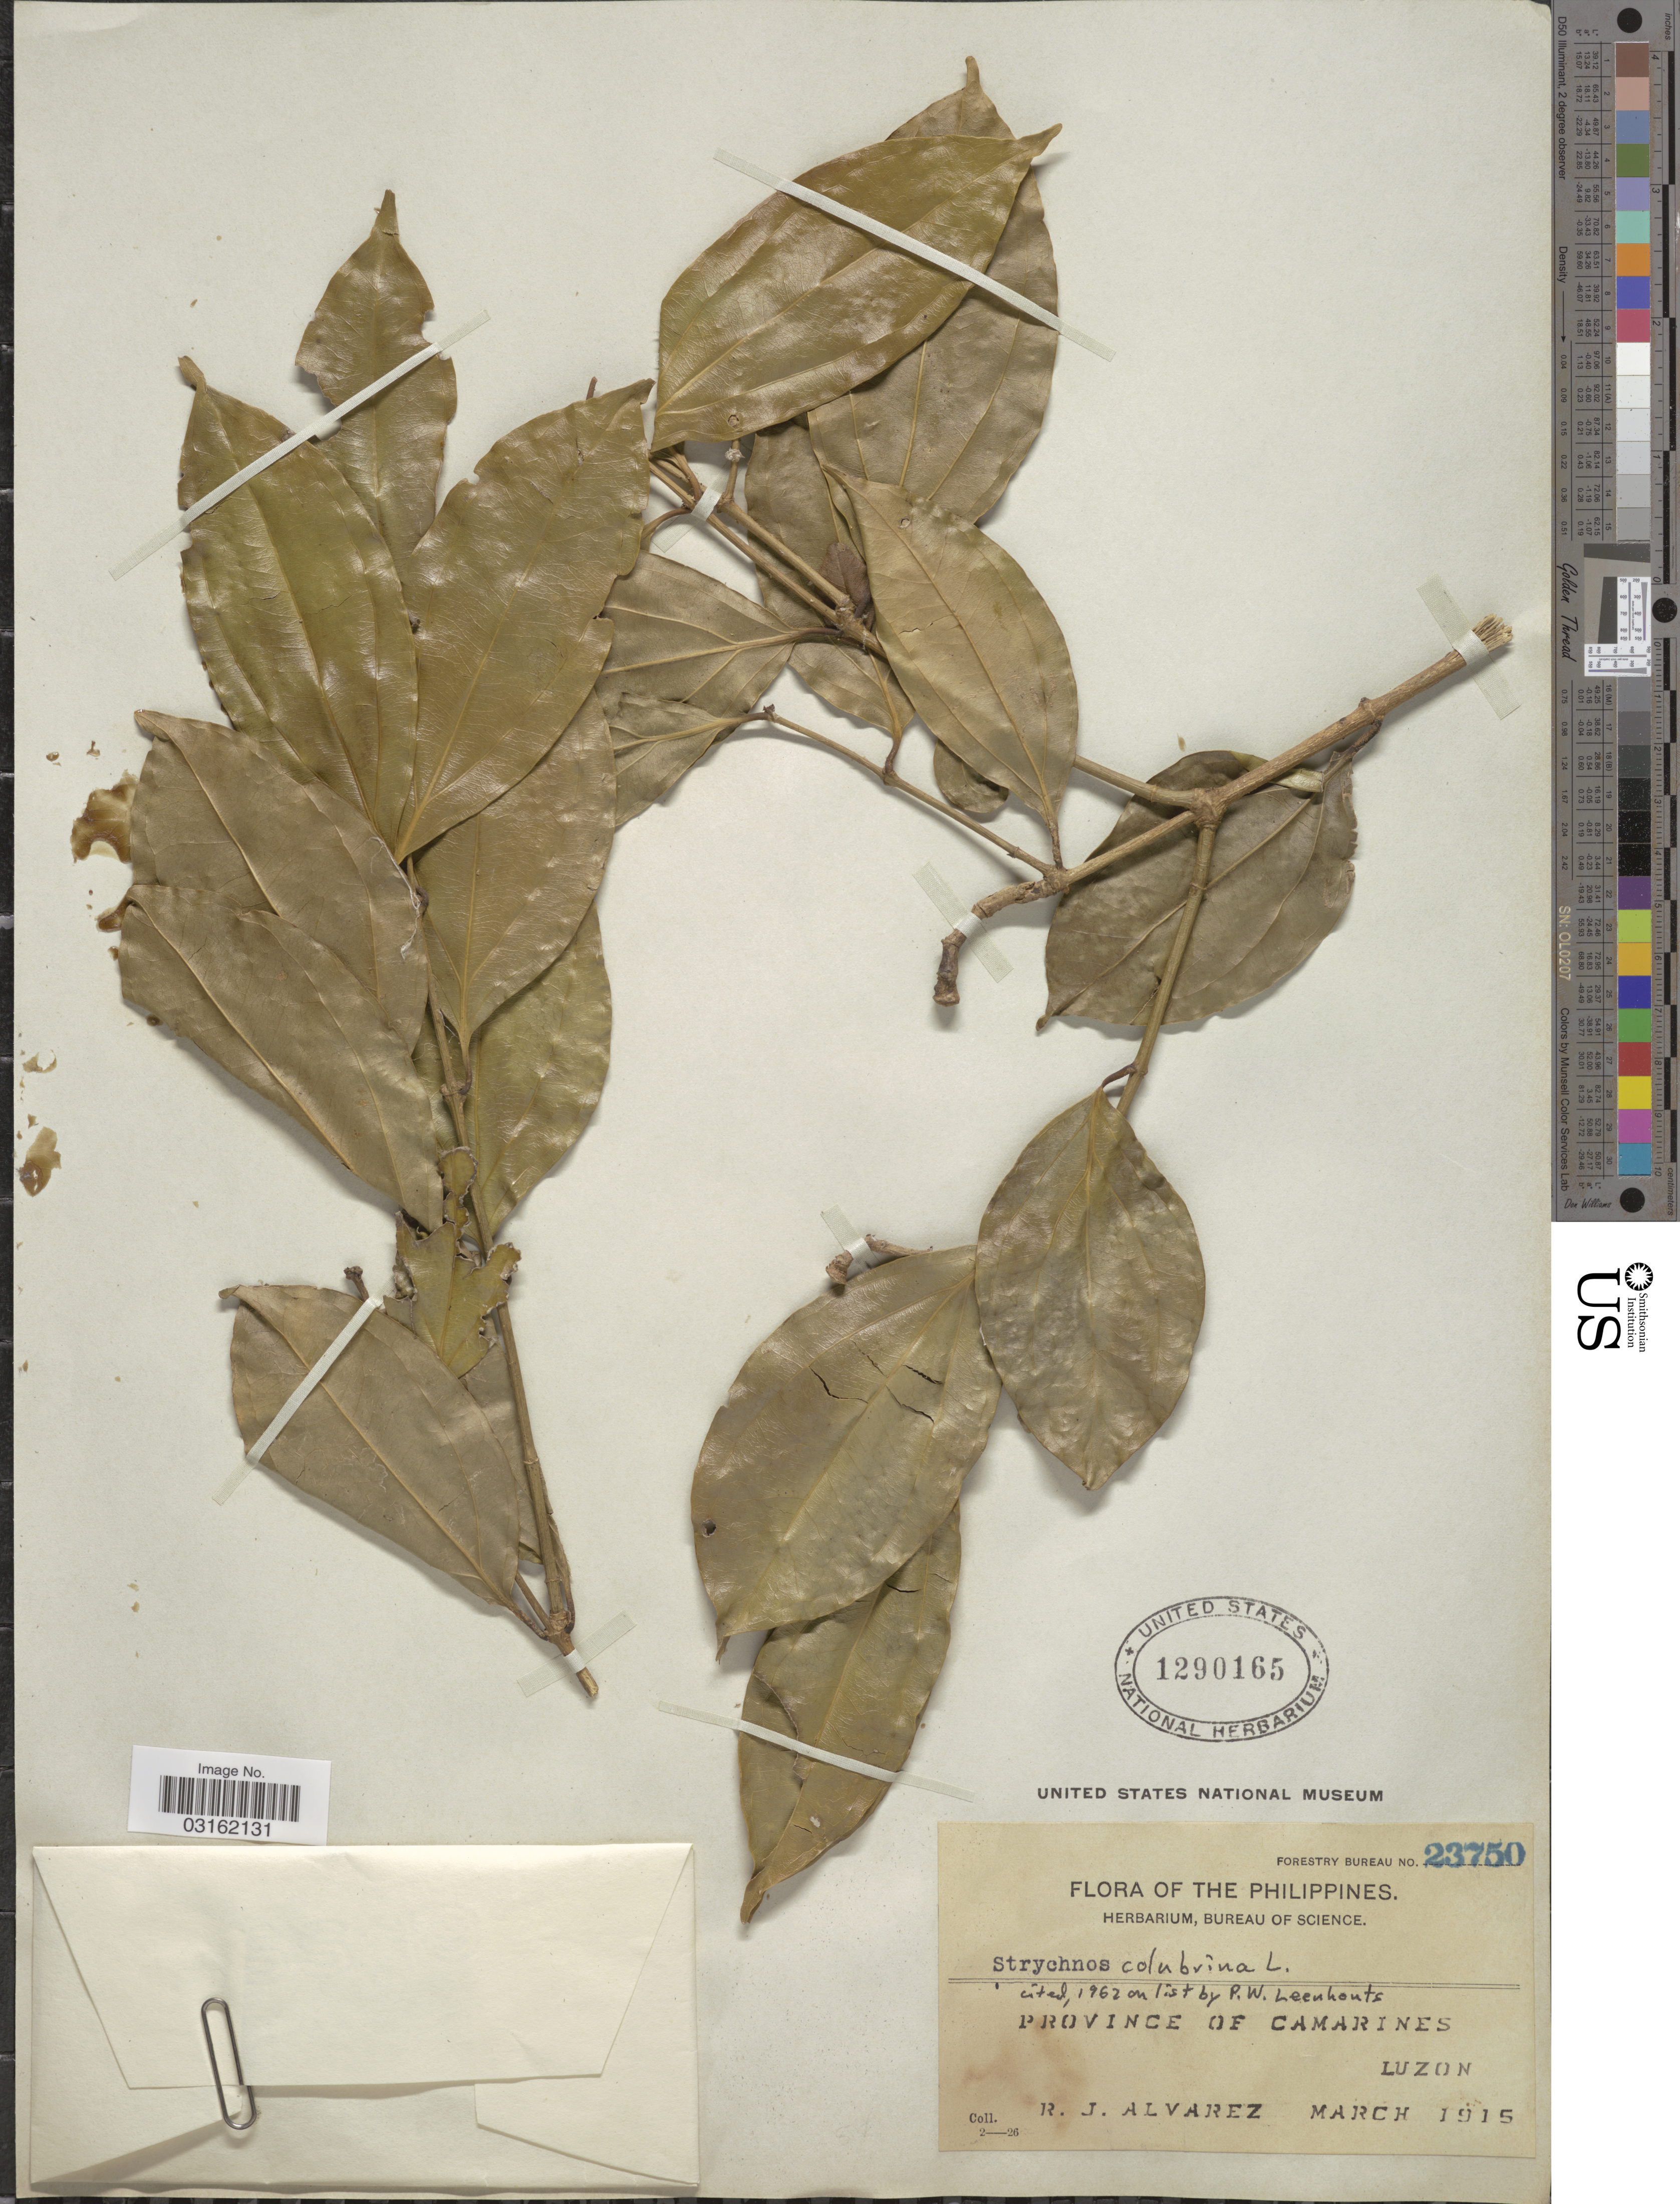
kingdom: Plantae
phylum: Tracheophyta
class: Magnoliopsida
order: Gentianales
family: Loganiaceae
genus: Strychnos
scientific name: Strychnos colubrina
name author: L.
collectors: R. Alvarez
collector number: Forestry Bureau 23750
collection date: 1915-03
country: Philippines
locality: Province of Camarines, Luzon.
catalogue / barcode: US 1290165